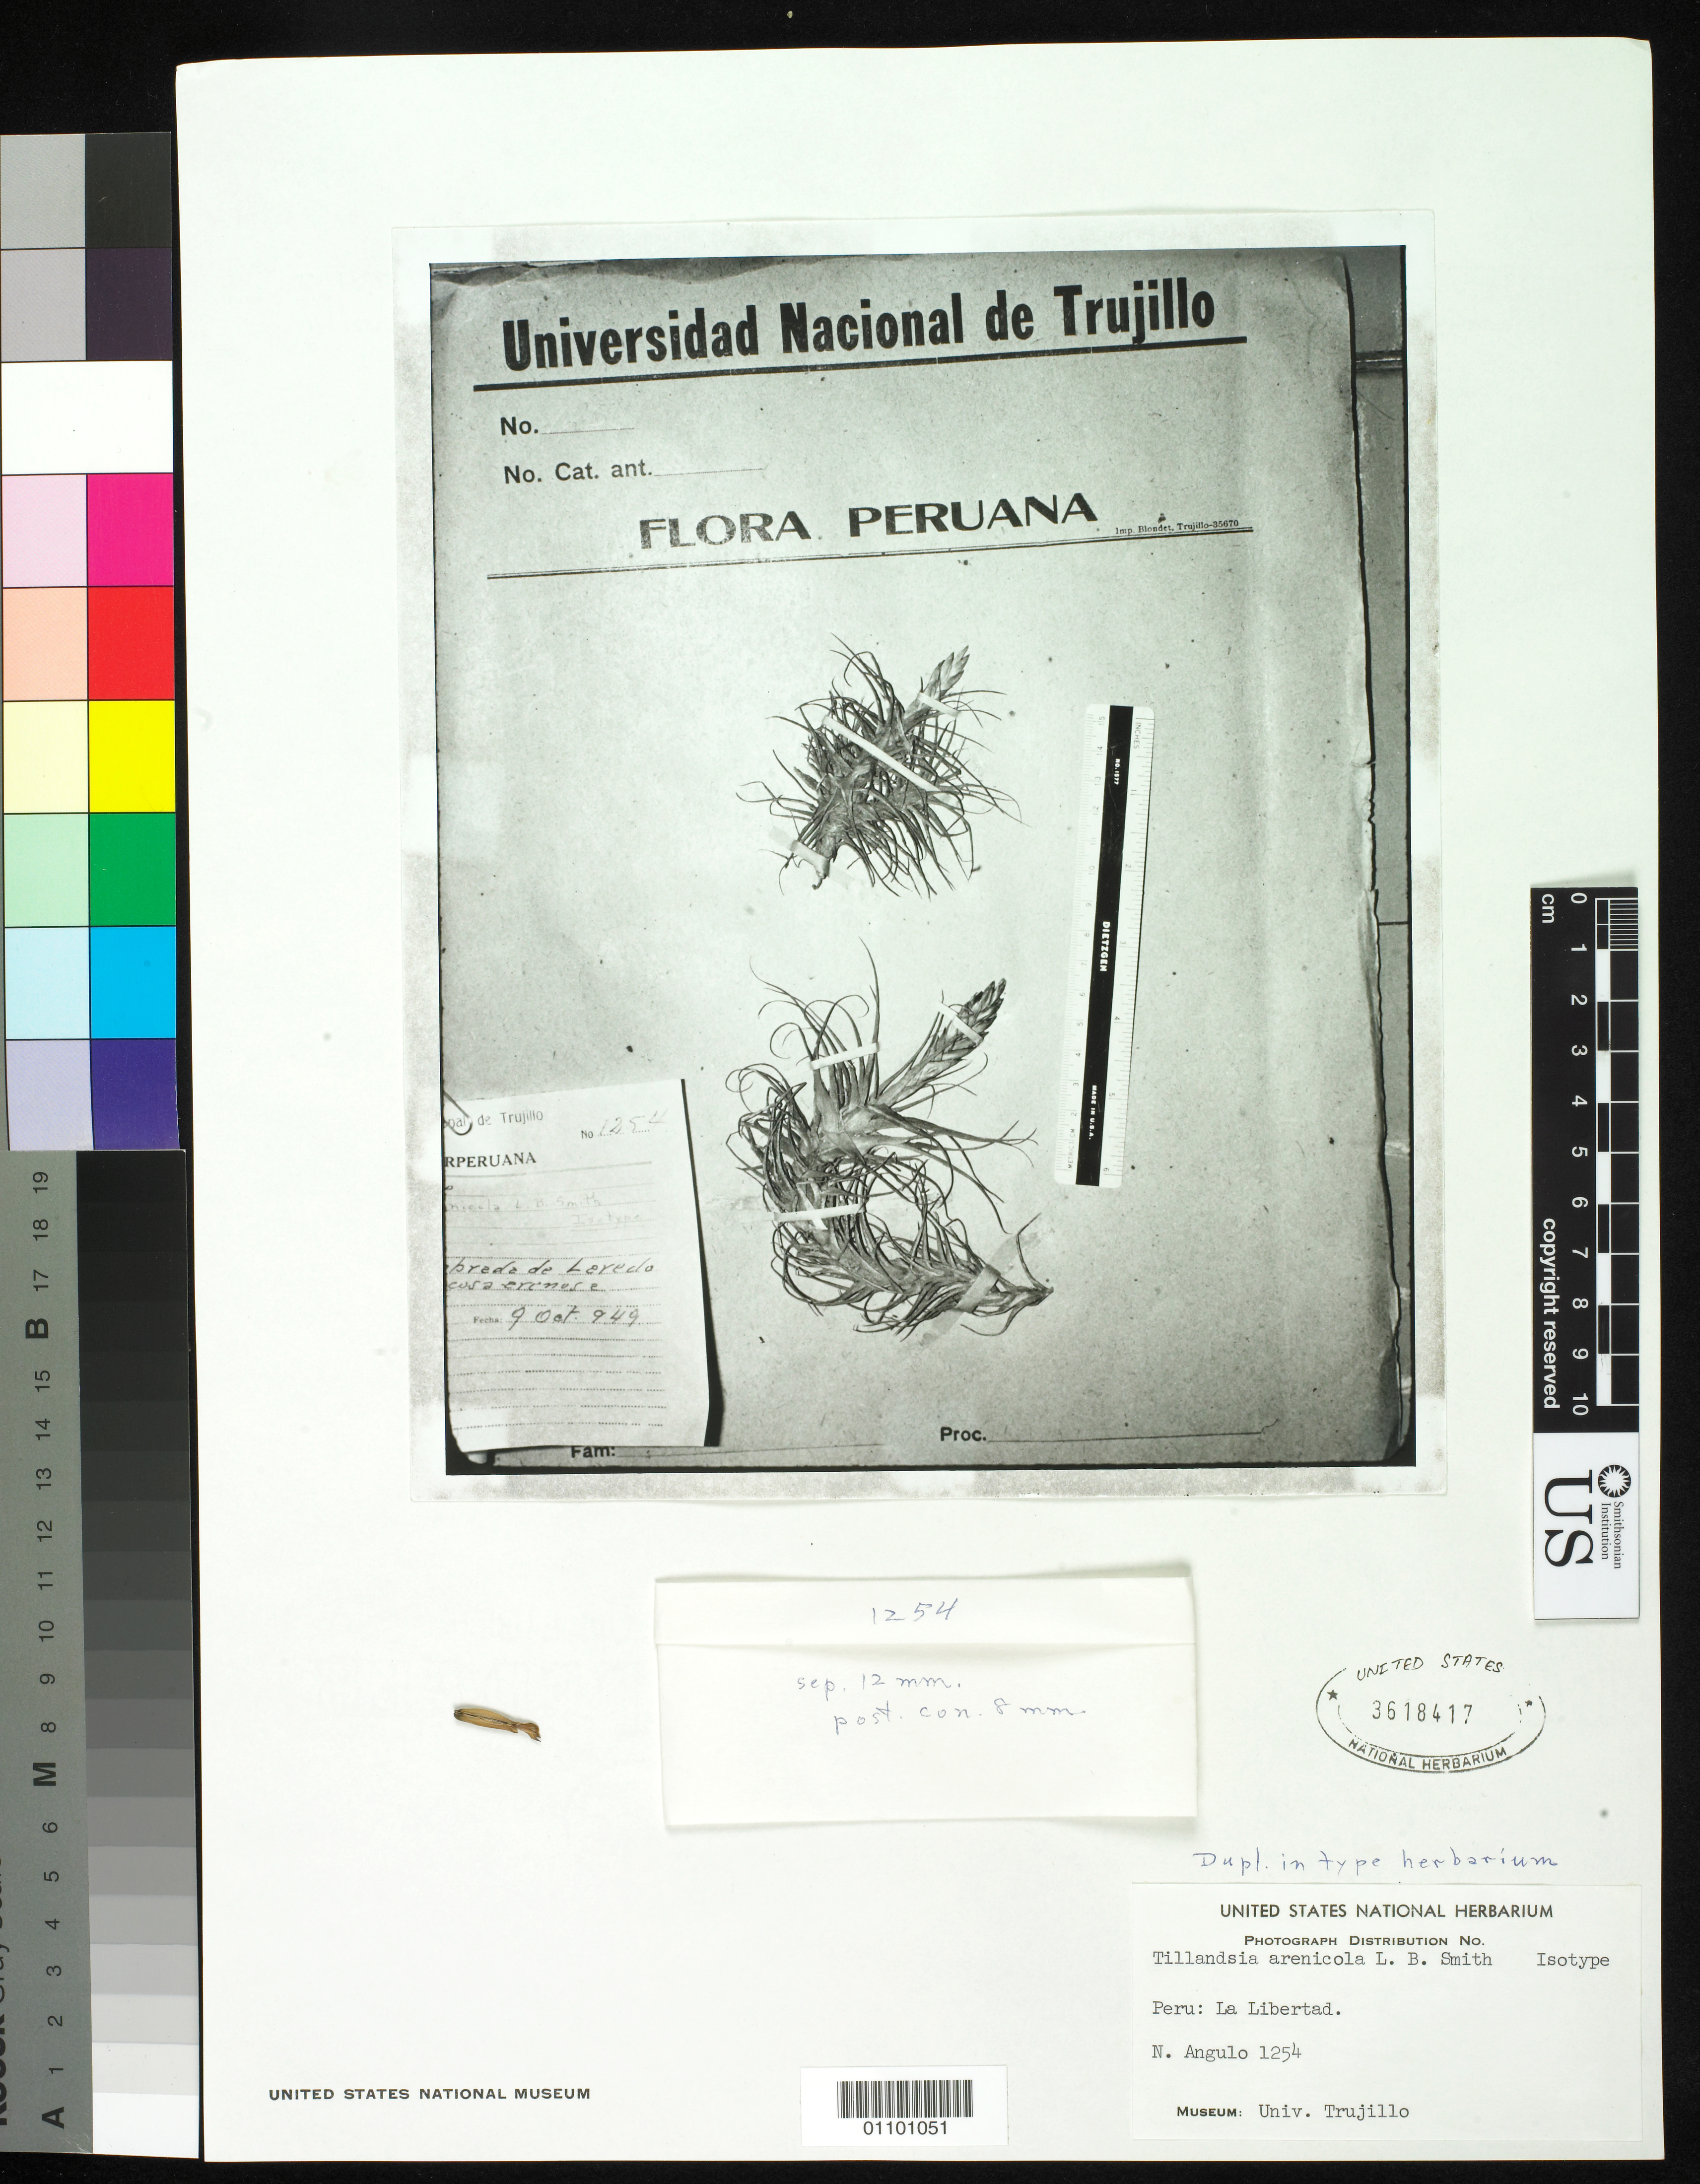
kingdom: Plantae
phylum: Tracheophyta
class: Liliopsida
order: Poales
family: Bromeliaceae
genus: Tillandsia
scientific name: Tillandsia arenicola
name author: L.B. Sm.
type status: Isotype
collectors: N. Angulo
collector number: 1254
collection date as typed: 09 Oct 1949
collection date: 1949-10-09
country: Peru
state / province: La Libertad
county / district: Trujillo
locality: Quebrada de Laredo.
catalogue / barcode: US 3618417